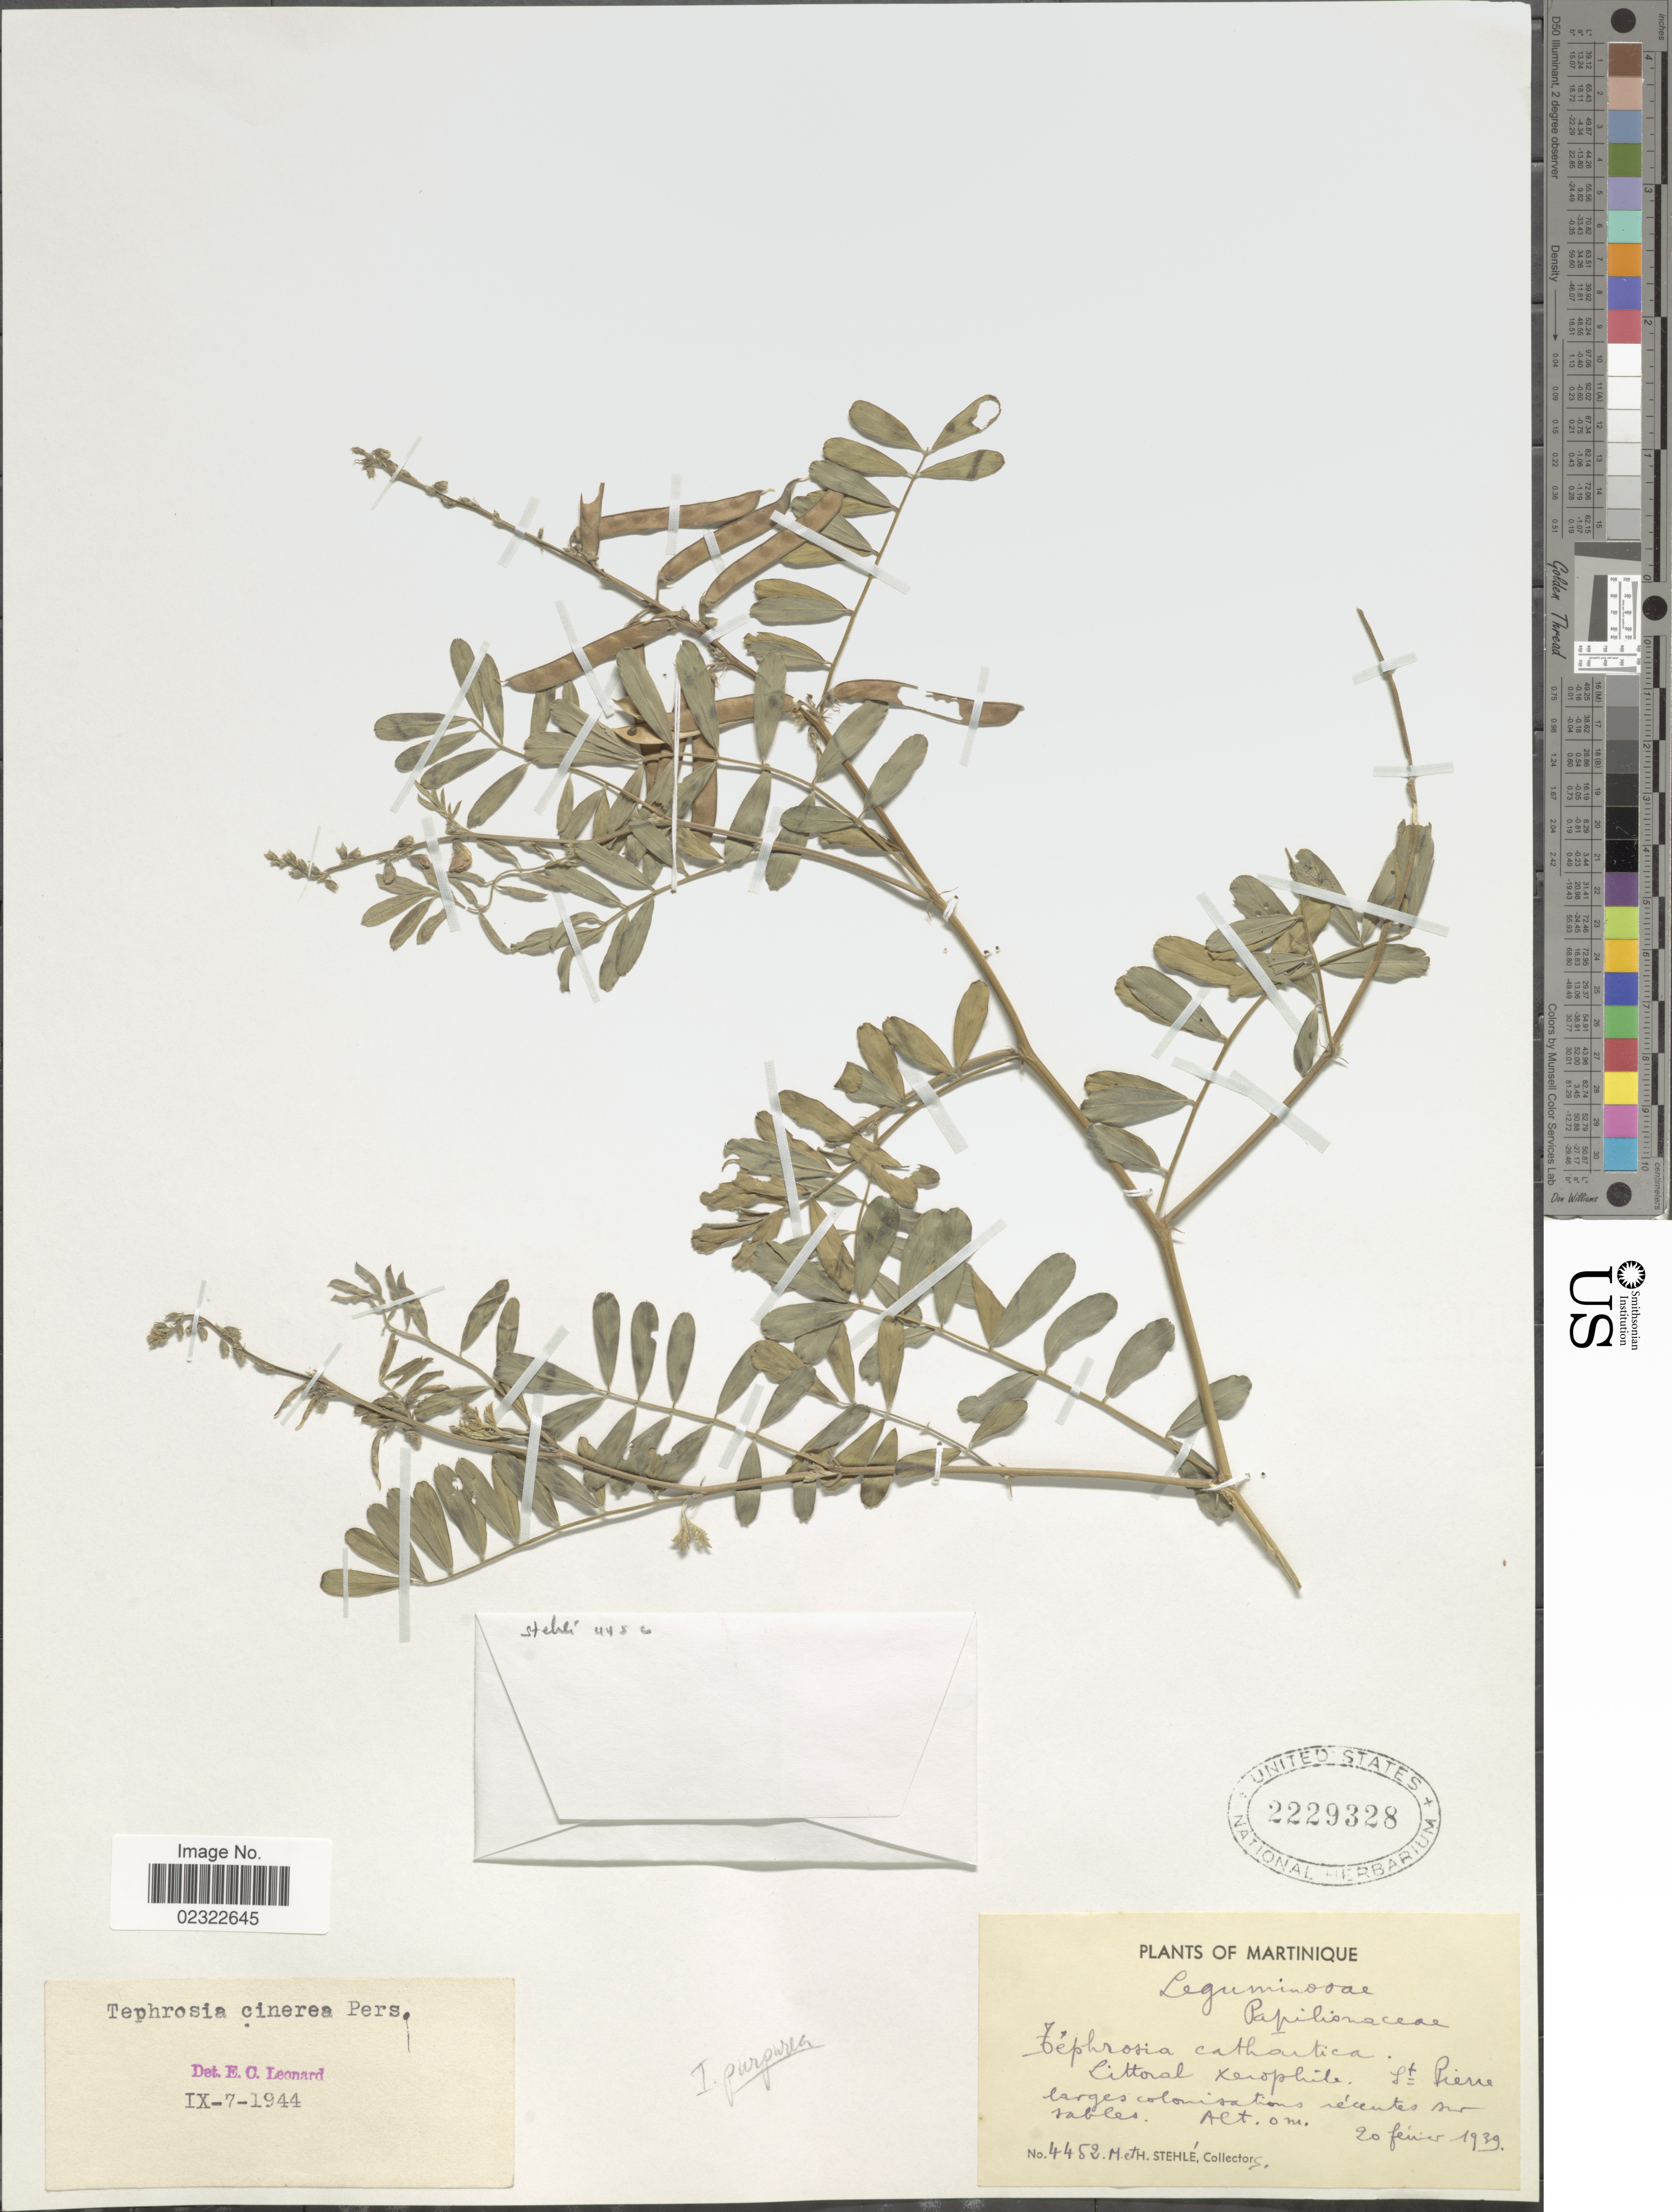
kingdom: Plantae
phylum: Tracheophyta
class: Magnoliopsida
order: Fabales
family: Fabaceae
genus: Tephrosia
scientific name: Tephrosia purpurea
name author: (L.) Pers.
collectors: M. Stehlé & H. Stehlé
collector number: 4452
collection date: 1939-02-20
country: Martinique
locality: St. Pierre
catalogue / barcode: US 2229328